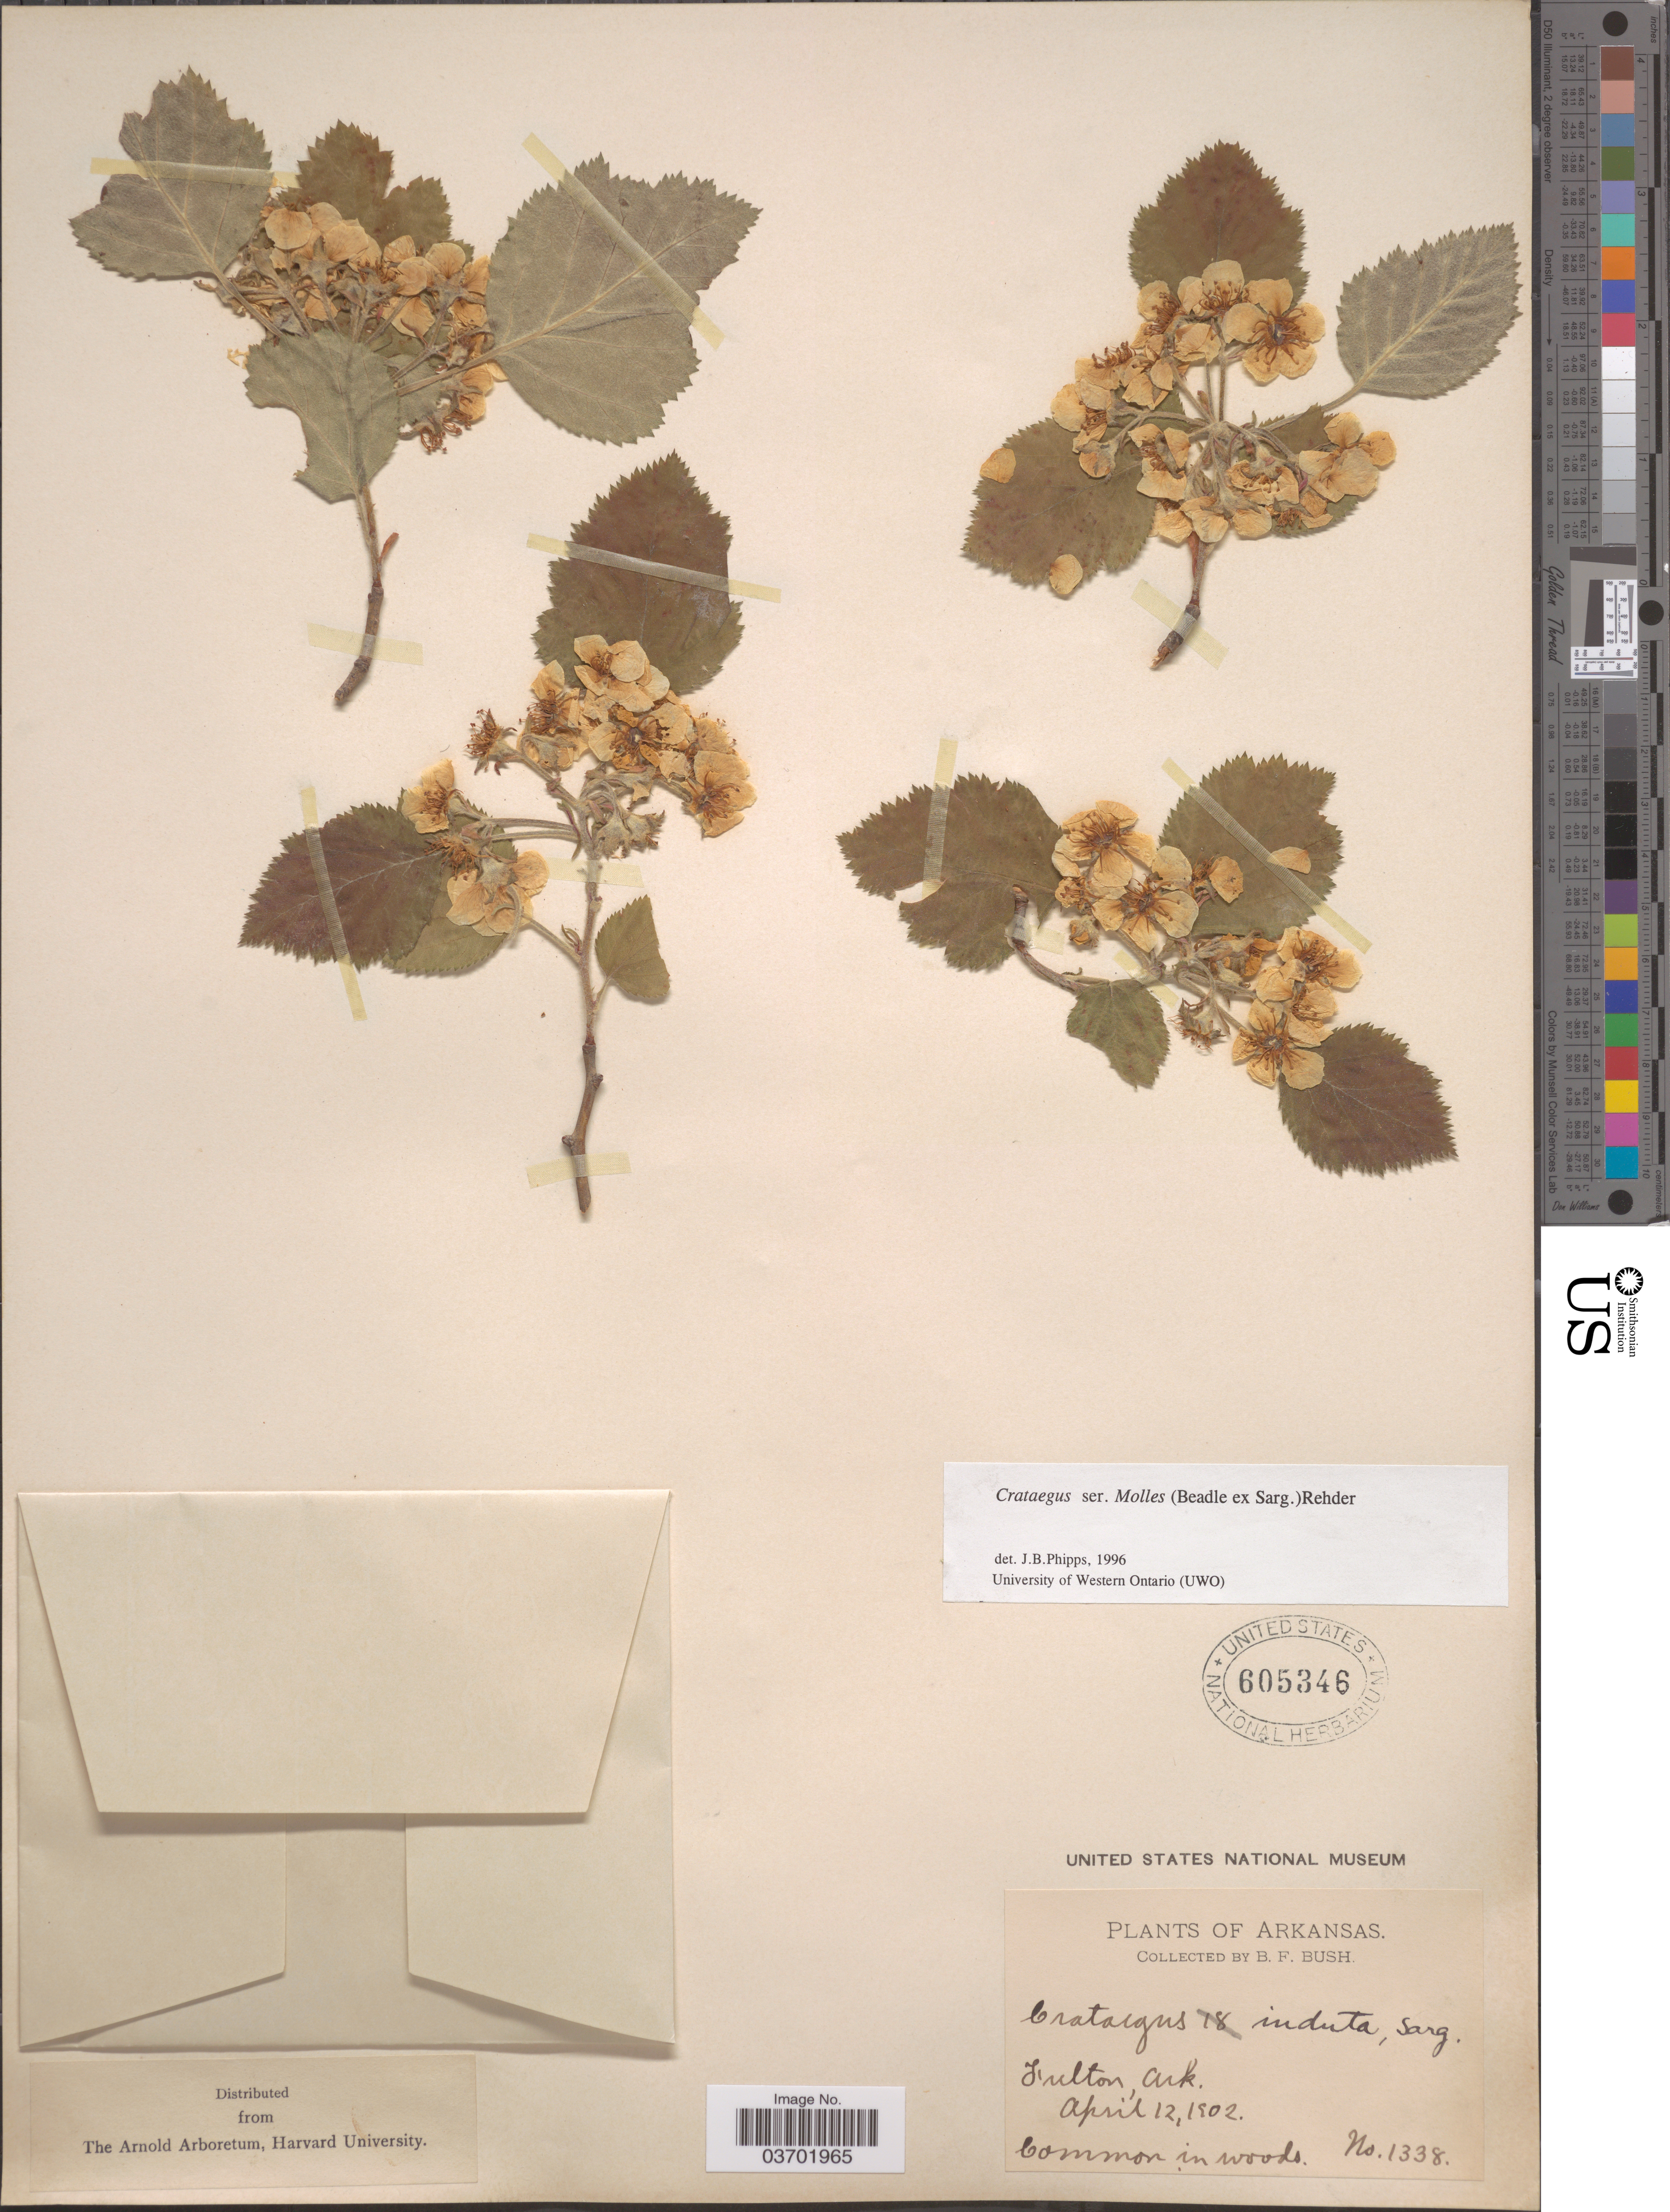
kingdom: Plantae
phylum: Tracheophyta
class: Magnoliopsida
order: Rosales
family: Rosaceae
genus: Crataegus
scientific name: Crataegus texana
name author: Buckley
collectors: B. F. Bush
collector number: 1338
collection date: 1902-04-12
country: United States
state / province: Arkansas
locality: Fulton.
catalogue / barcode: US 605346